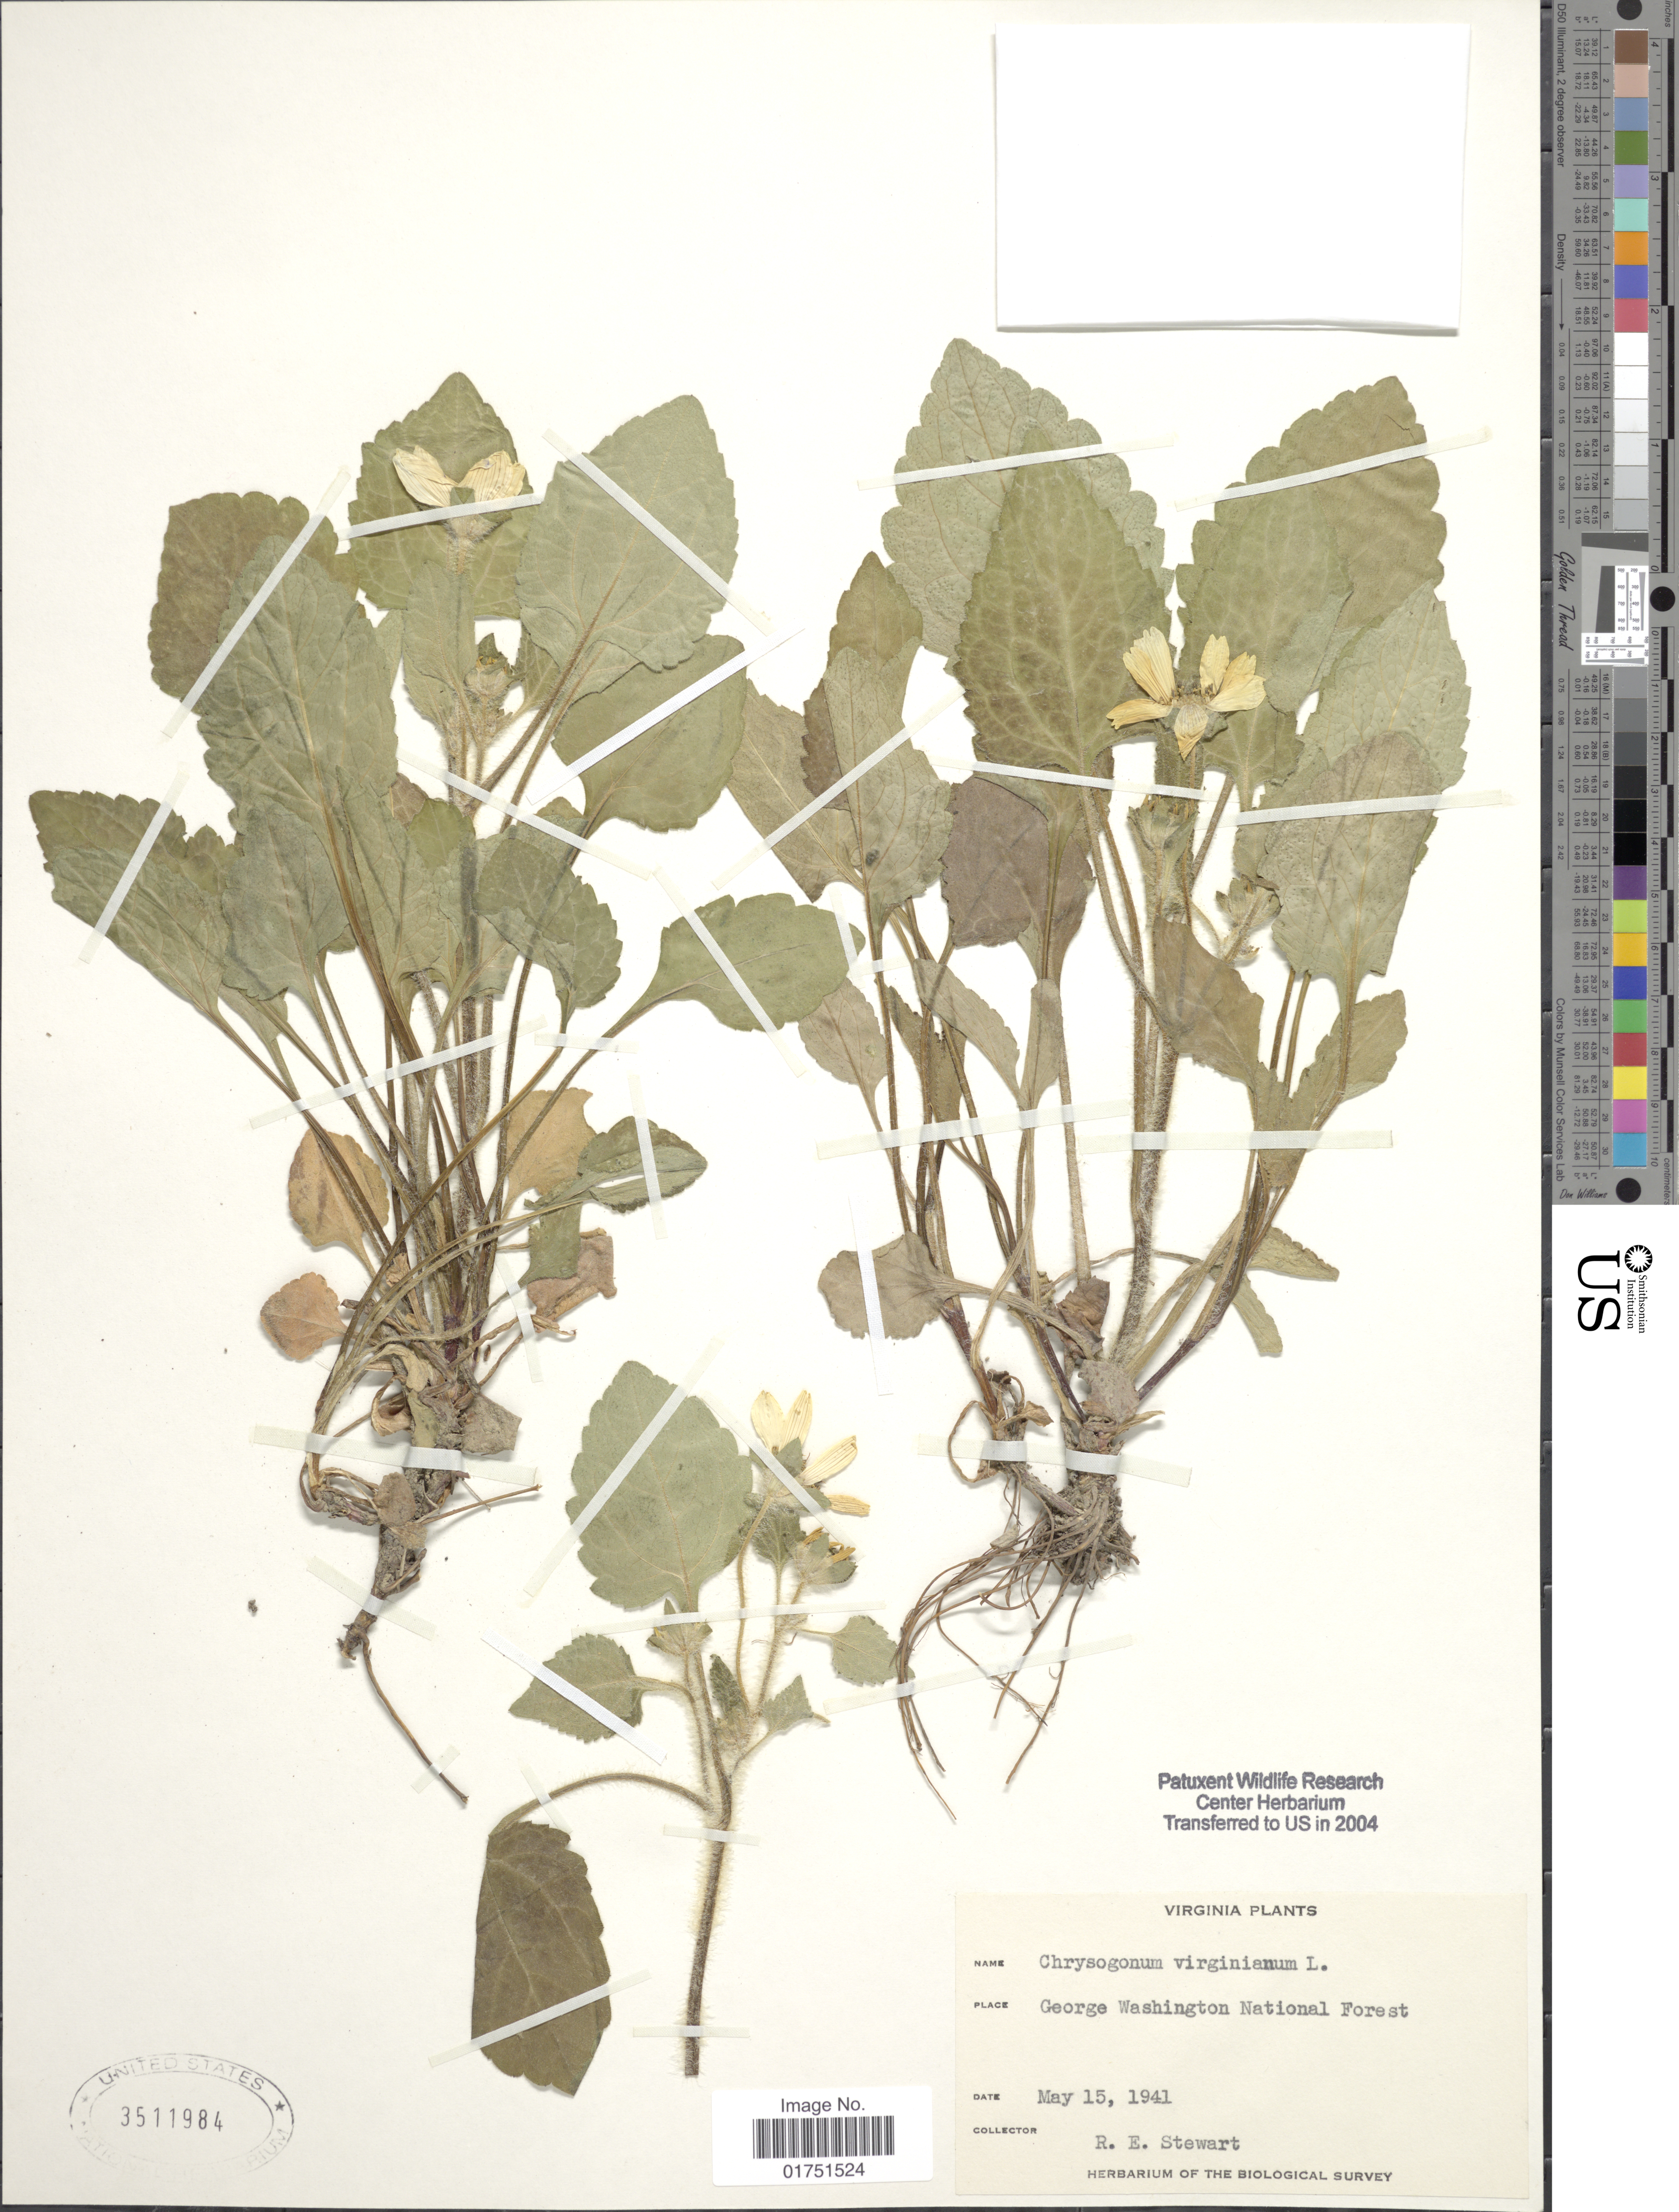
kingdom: Plantae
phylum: Tracheophyta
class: Magnoliopsida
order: Asterales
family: Asteraceae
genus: Chrysogonum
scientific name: Chrysogonum virginianum var. australe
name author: (Alexander ex Small) Ahles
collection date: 1941-05-15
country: United States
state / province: Virginia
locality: George Washington National Forest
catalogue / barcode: US 3511984